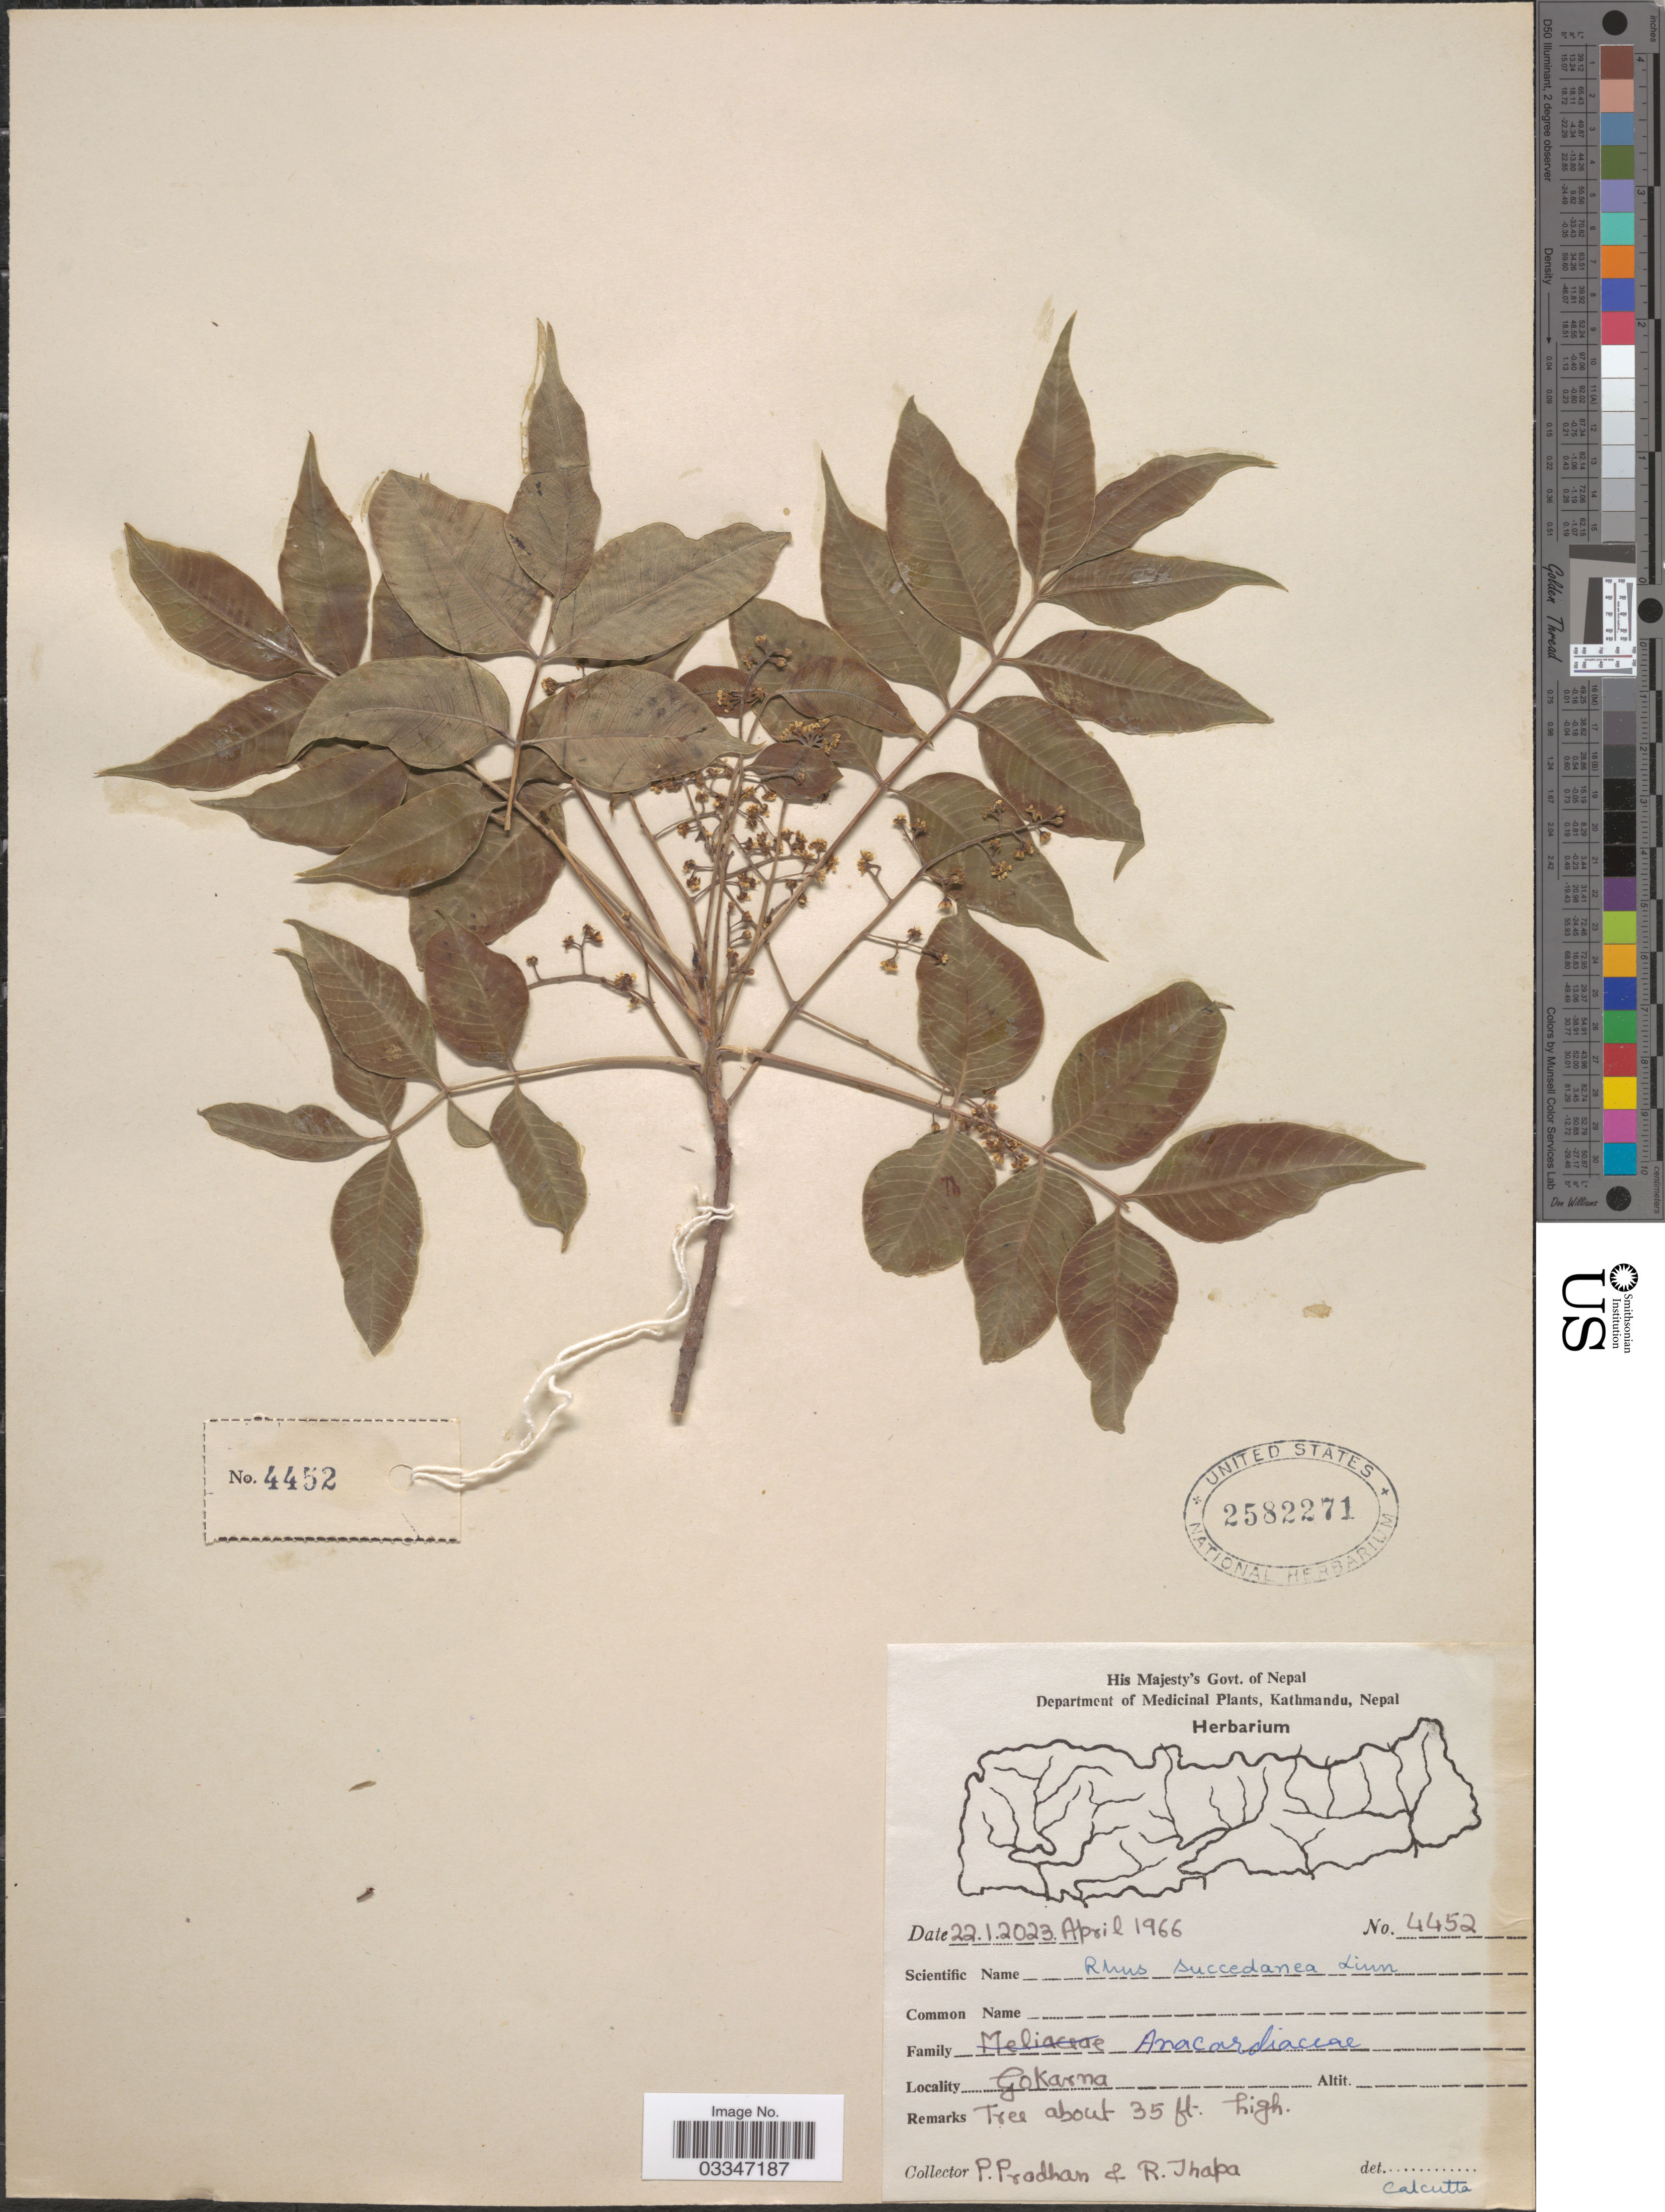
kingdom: Plantae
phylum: Tracheophyta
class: Magnoliopsida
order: Sapindales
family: Anacardiaceae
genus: Rhus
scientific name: Rhus succedanea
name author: L.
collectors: P. Pradhan & R. Thapa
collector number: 4452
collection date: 1966-04-23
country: Nepal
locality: Gokarna.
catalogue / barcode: US 2582271